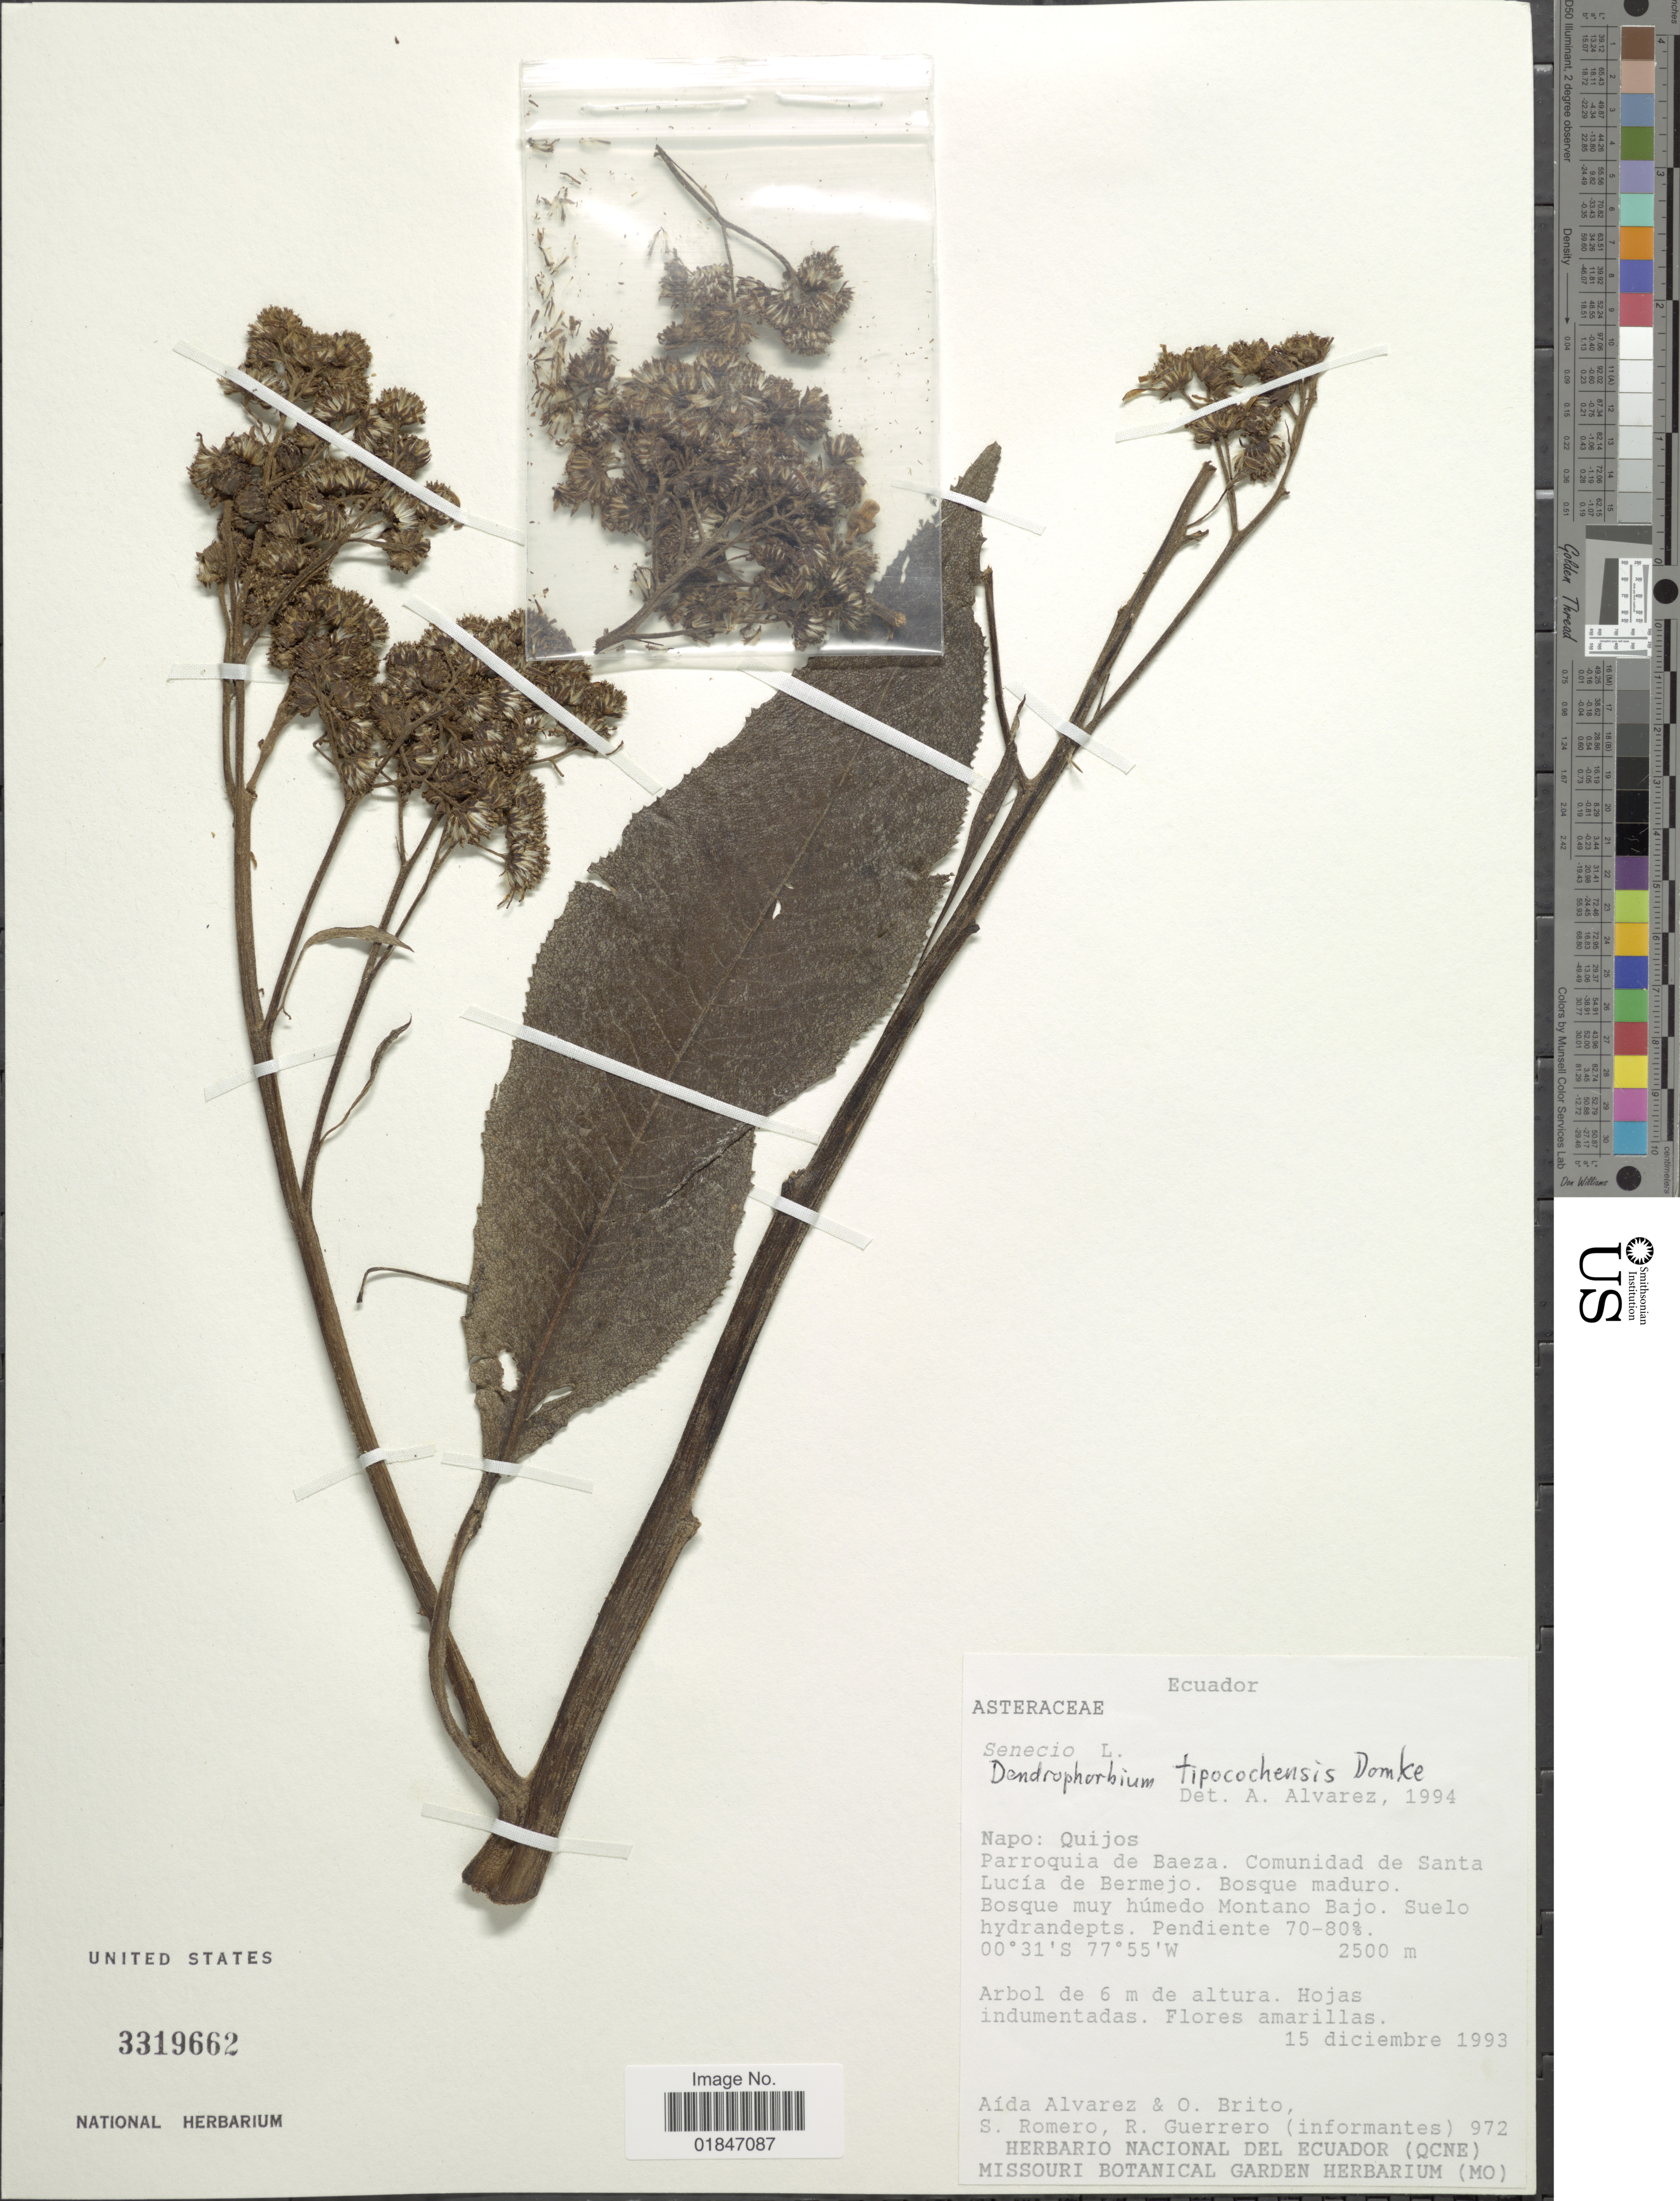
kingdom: Plantae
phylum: Tracheophyta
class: Magnoliopsida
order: Asterales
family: Asteraceae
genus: Dendrophorbium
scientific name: Dendrophorbium tipocochense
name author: (Domke) B. Nord.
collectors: A. Alvarez, O. Brito, S. Romero & R. Guerrero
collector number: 972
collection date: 1993-12-15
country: Ecuador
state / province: Napo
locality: Napo: Quijos, Parroquia de Baeza. Comunidad de Santa Lucia de Bermejo.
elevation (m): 2500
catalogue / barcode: US 3319662